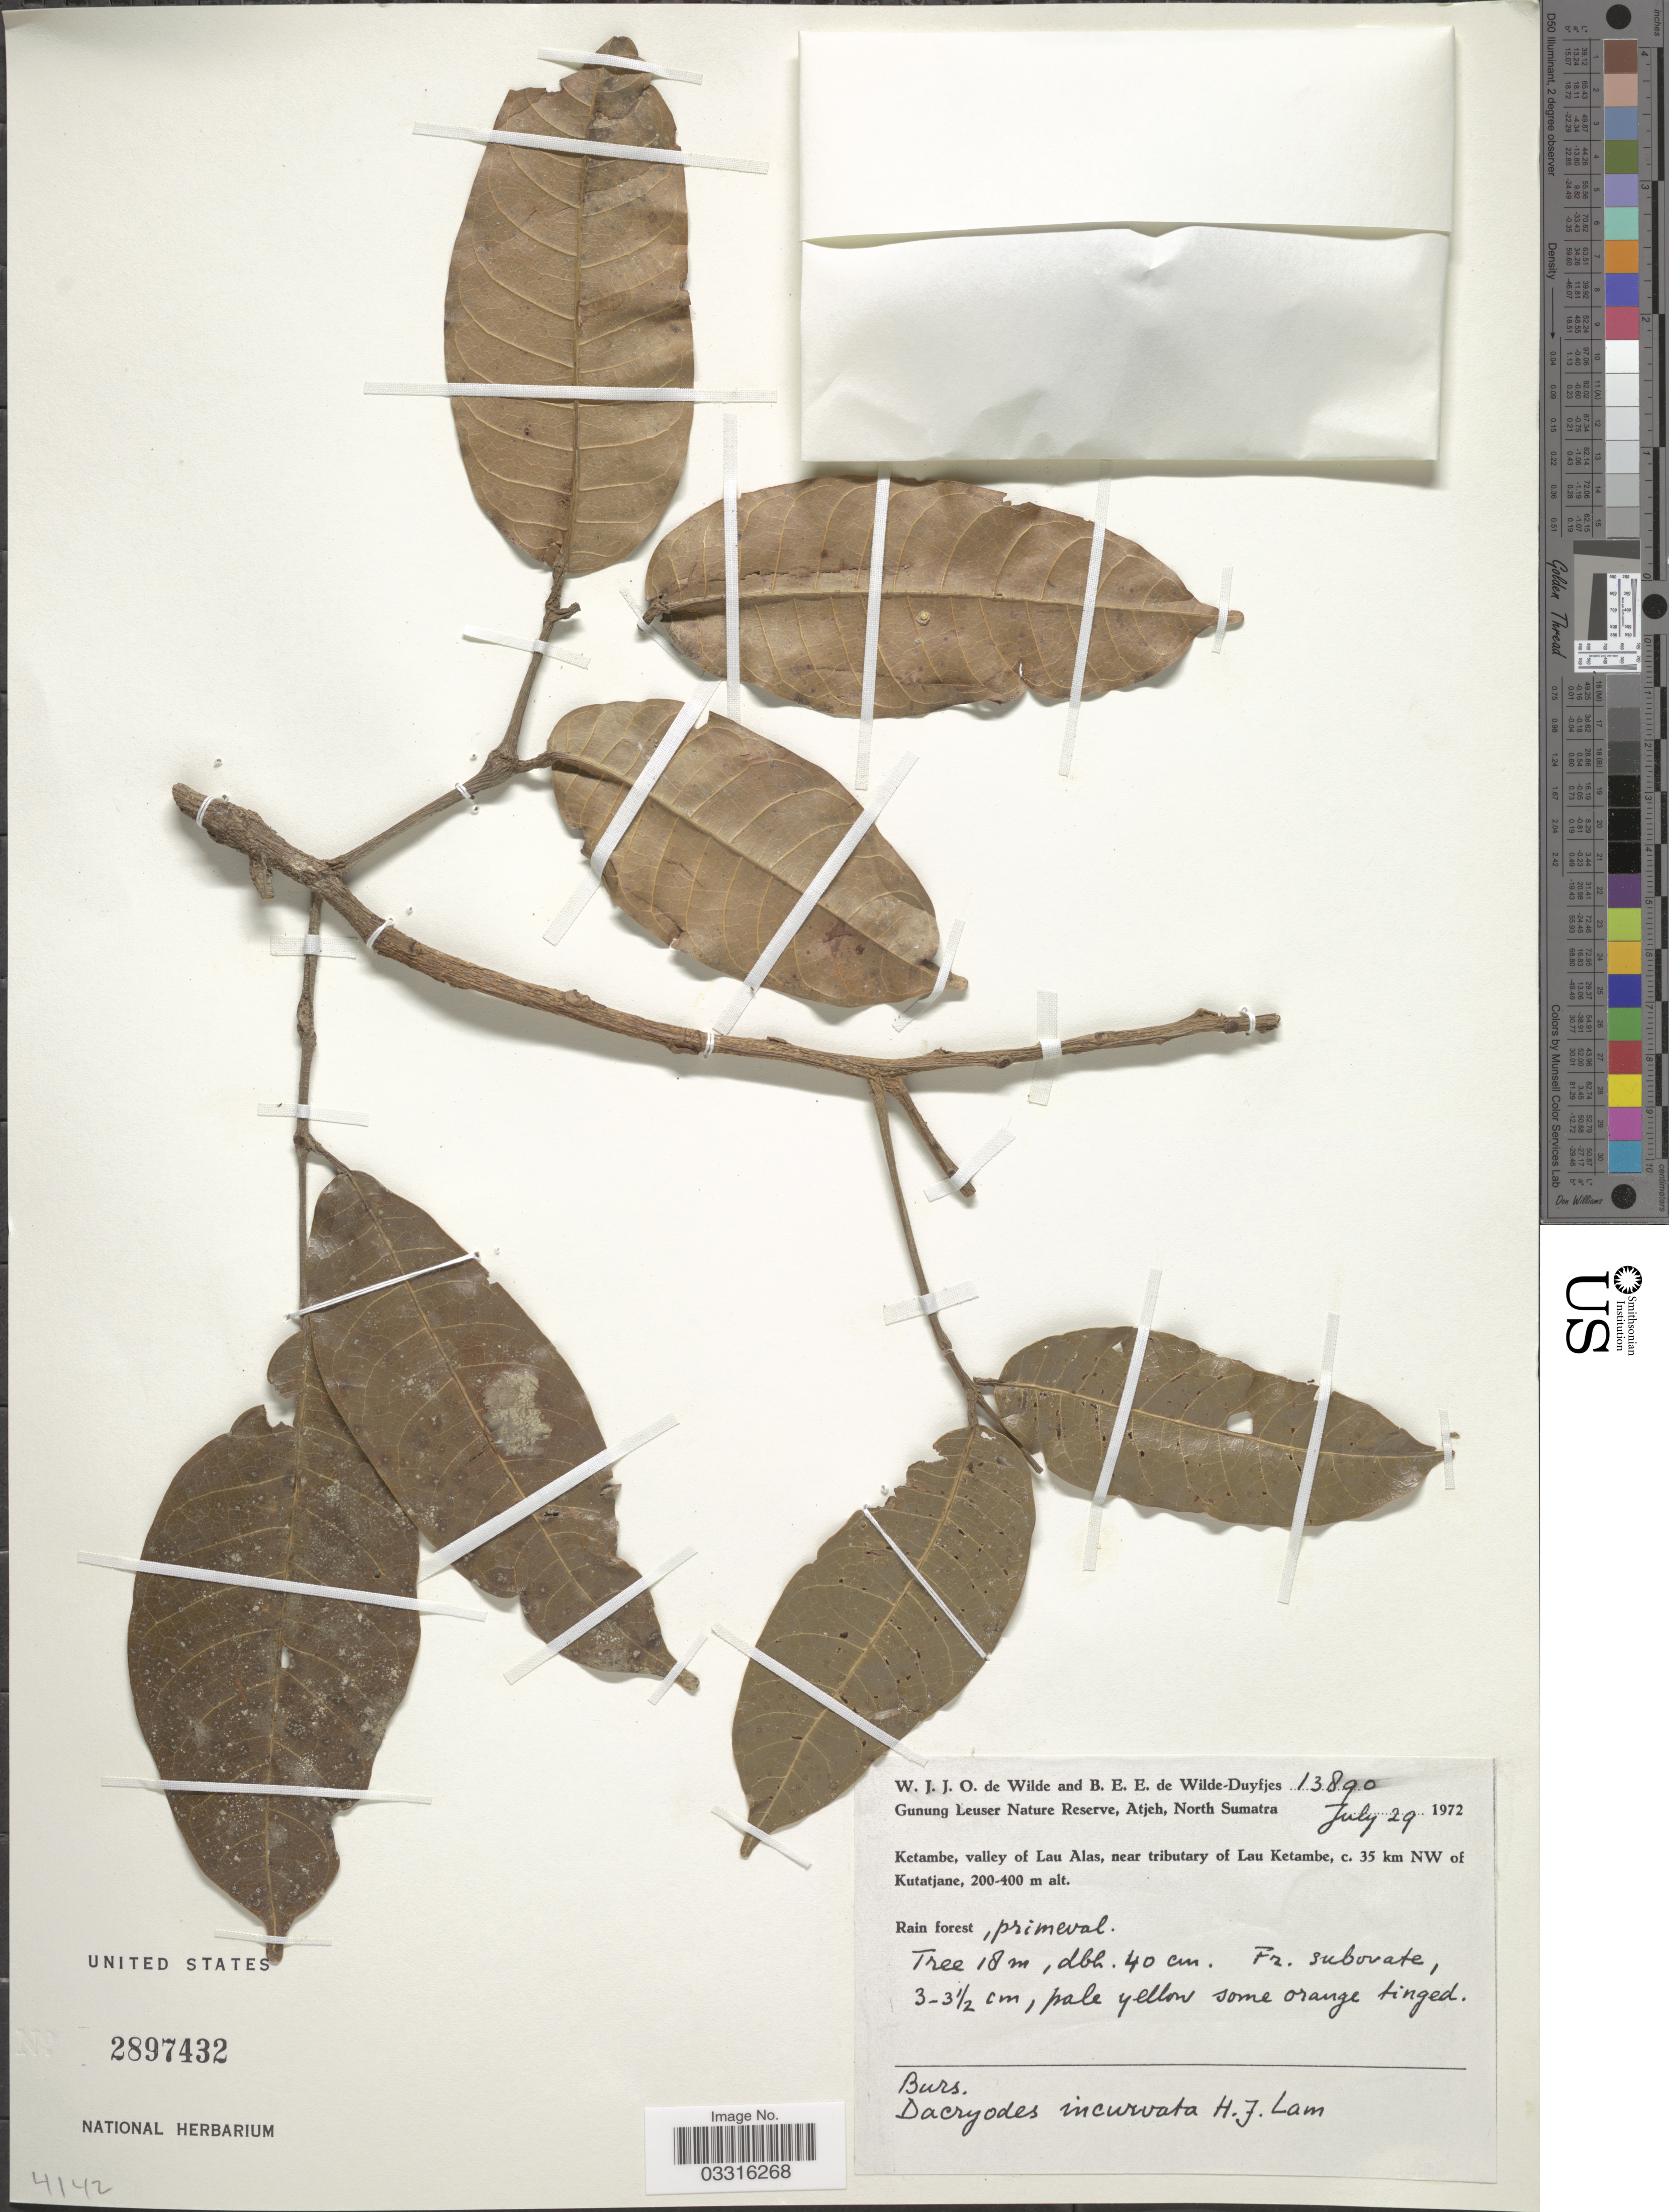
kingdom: Plantae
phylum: Tracheophyta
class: Magnoliopsida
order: Sapindales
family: Burseraceae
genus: Dacryodes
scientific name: Dacryodes incurvata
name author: (Engl.) H.J. Lam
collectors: W. J. de Wilde & B. E. de Wilde-Duyfjes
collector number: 13890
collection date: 1972-07-29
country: Indonesia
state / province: Sumatra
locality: Gunung Leuser Nature Reserve, Atjeh, North Sumatra. Ketambe, valley of Lau Alas, near tributary of Lau Ketambe, c. 35 km NW of Kutatjane.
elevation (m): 200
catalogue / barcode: US 2897432